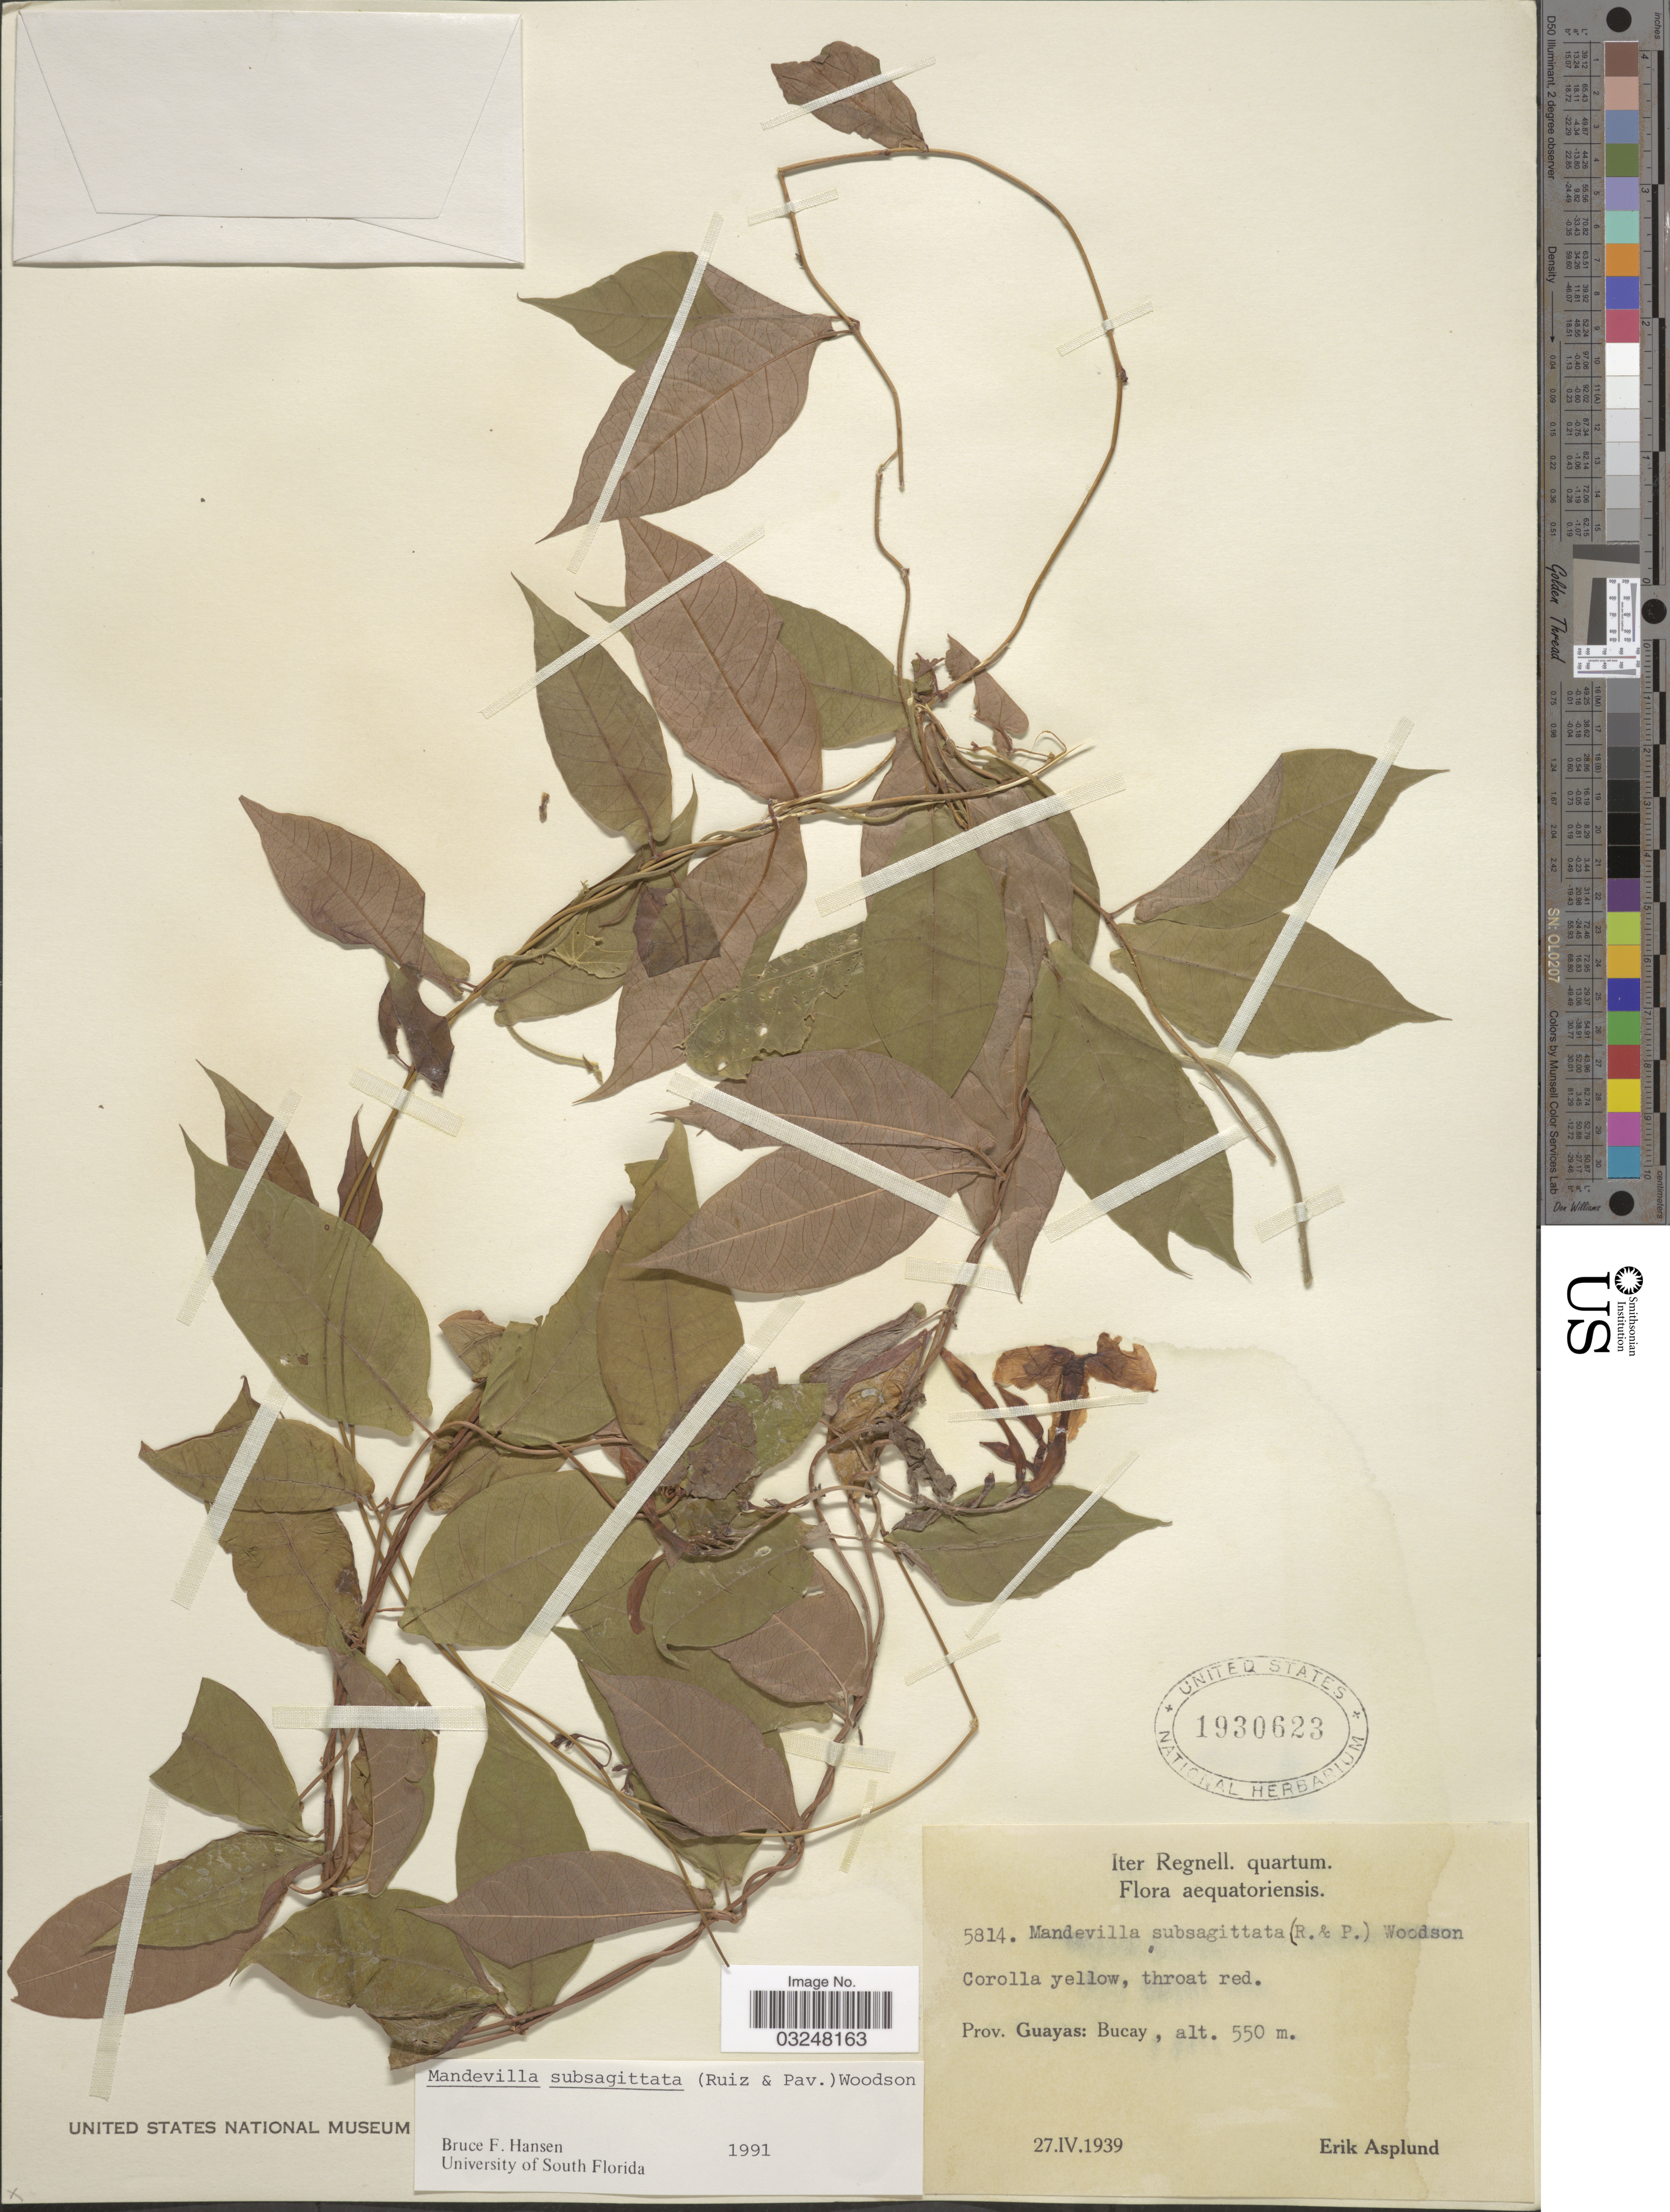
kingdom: Plantae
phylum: Tracheophyta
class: Magnoliopsida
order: Gentianales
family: Apocynaceae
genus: Mandevilla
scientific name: Mandevilla subsagittata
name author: (Ruiz & Pav.) Woodson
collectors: E. Asplund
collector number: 5814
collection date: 1939-04-27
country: Ecuador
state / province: Guayas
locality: Bucay.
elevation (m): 550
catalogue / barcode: US 1930623